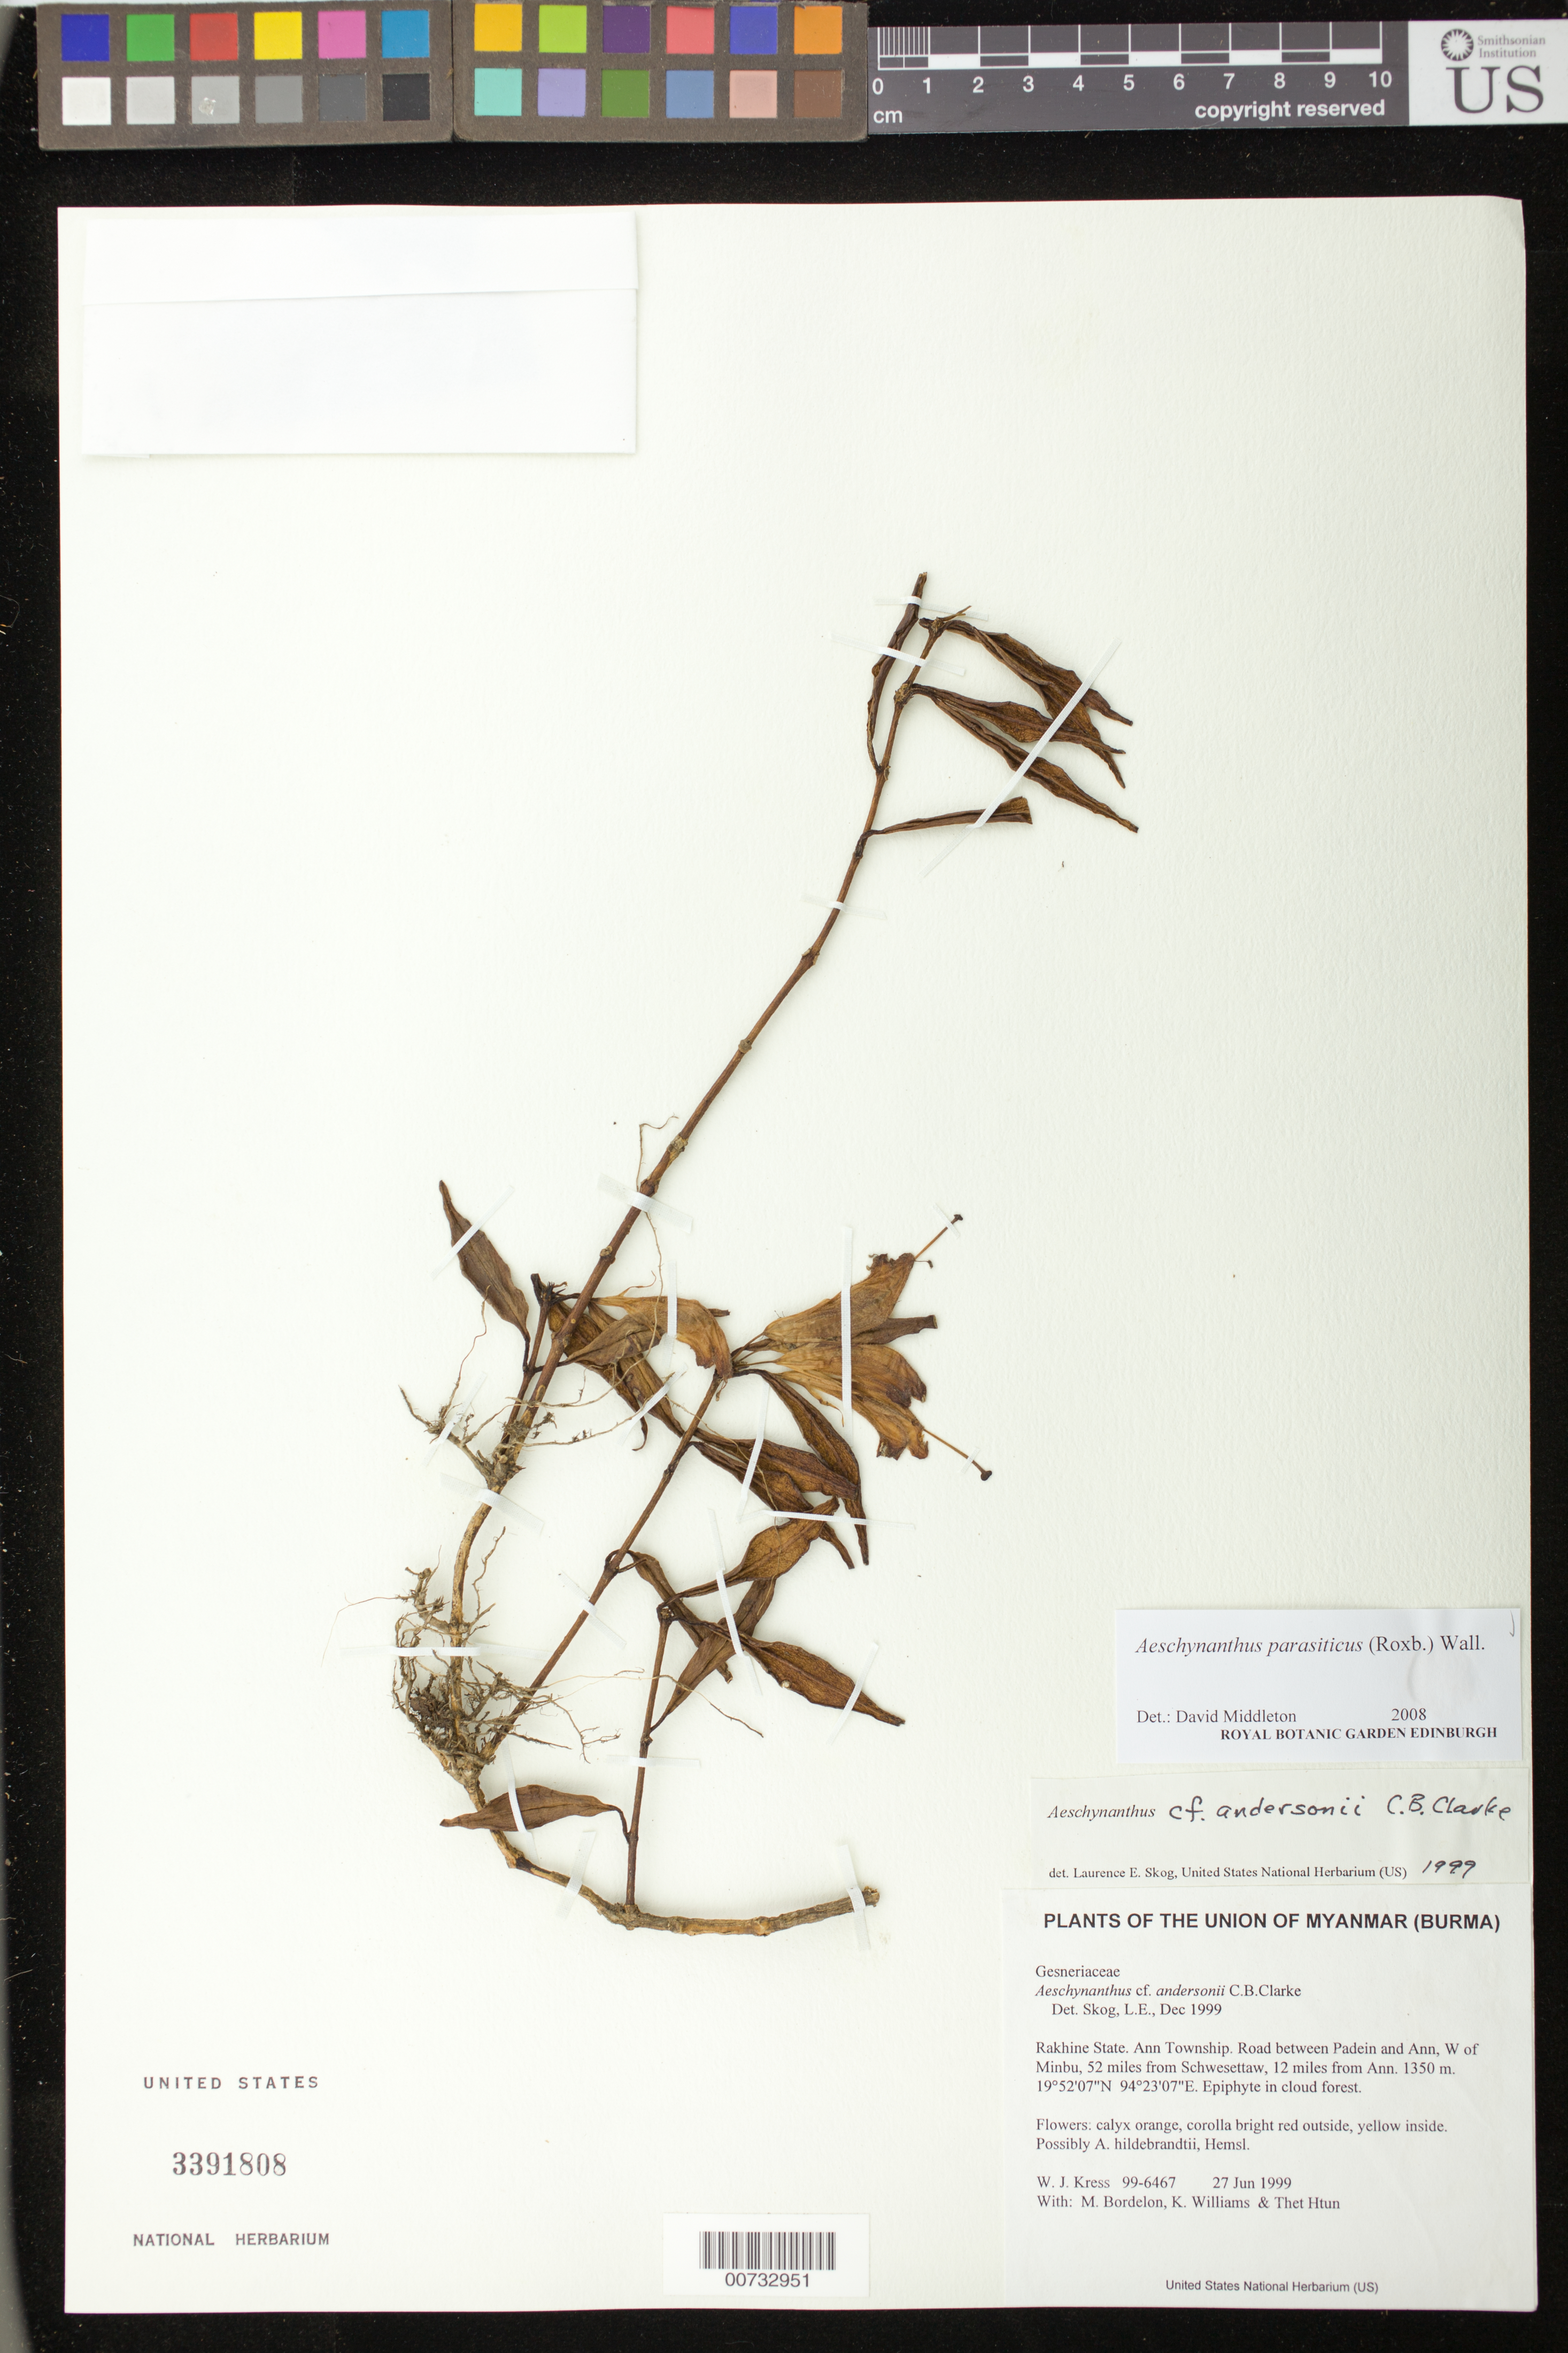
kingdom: Plantae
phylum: Tracheophyta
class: Magnoliopsida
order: Lamiales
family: Gesneriaceae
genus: Aeschynanthus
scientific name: Aeschynanthus parasiticus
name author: C.B. Clarke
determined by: Middleton, D. J.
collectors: W. J. Kress, M. Bordelon, K. Williams & Thet Htun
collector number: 99- 6467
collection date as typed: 27 Jun 1999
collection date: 1999-06-27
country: Myanmar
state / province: Rakhine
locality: Rakhine State. Ann township. Road between Padein and Ann, W of Minbu, 52 miles from Schwesettaw, 12 miles from Ann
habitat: Cloud forest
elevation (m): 1350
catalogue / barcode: US 3391808